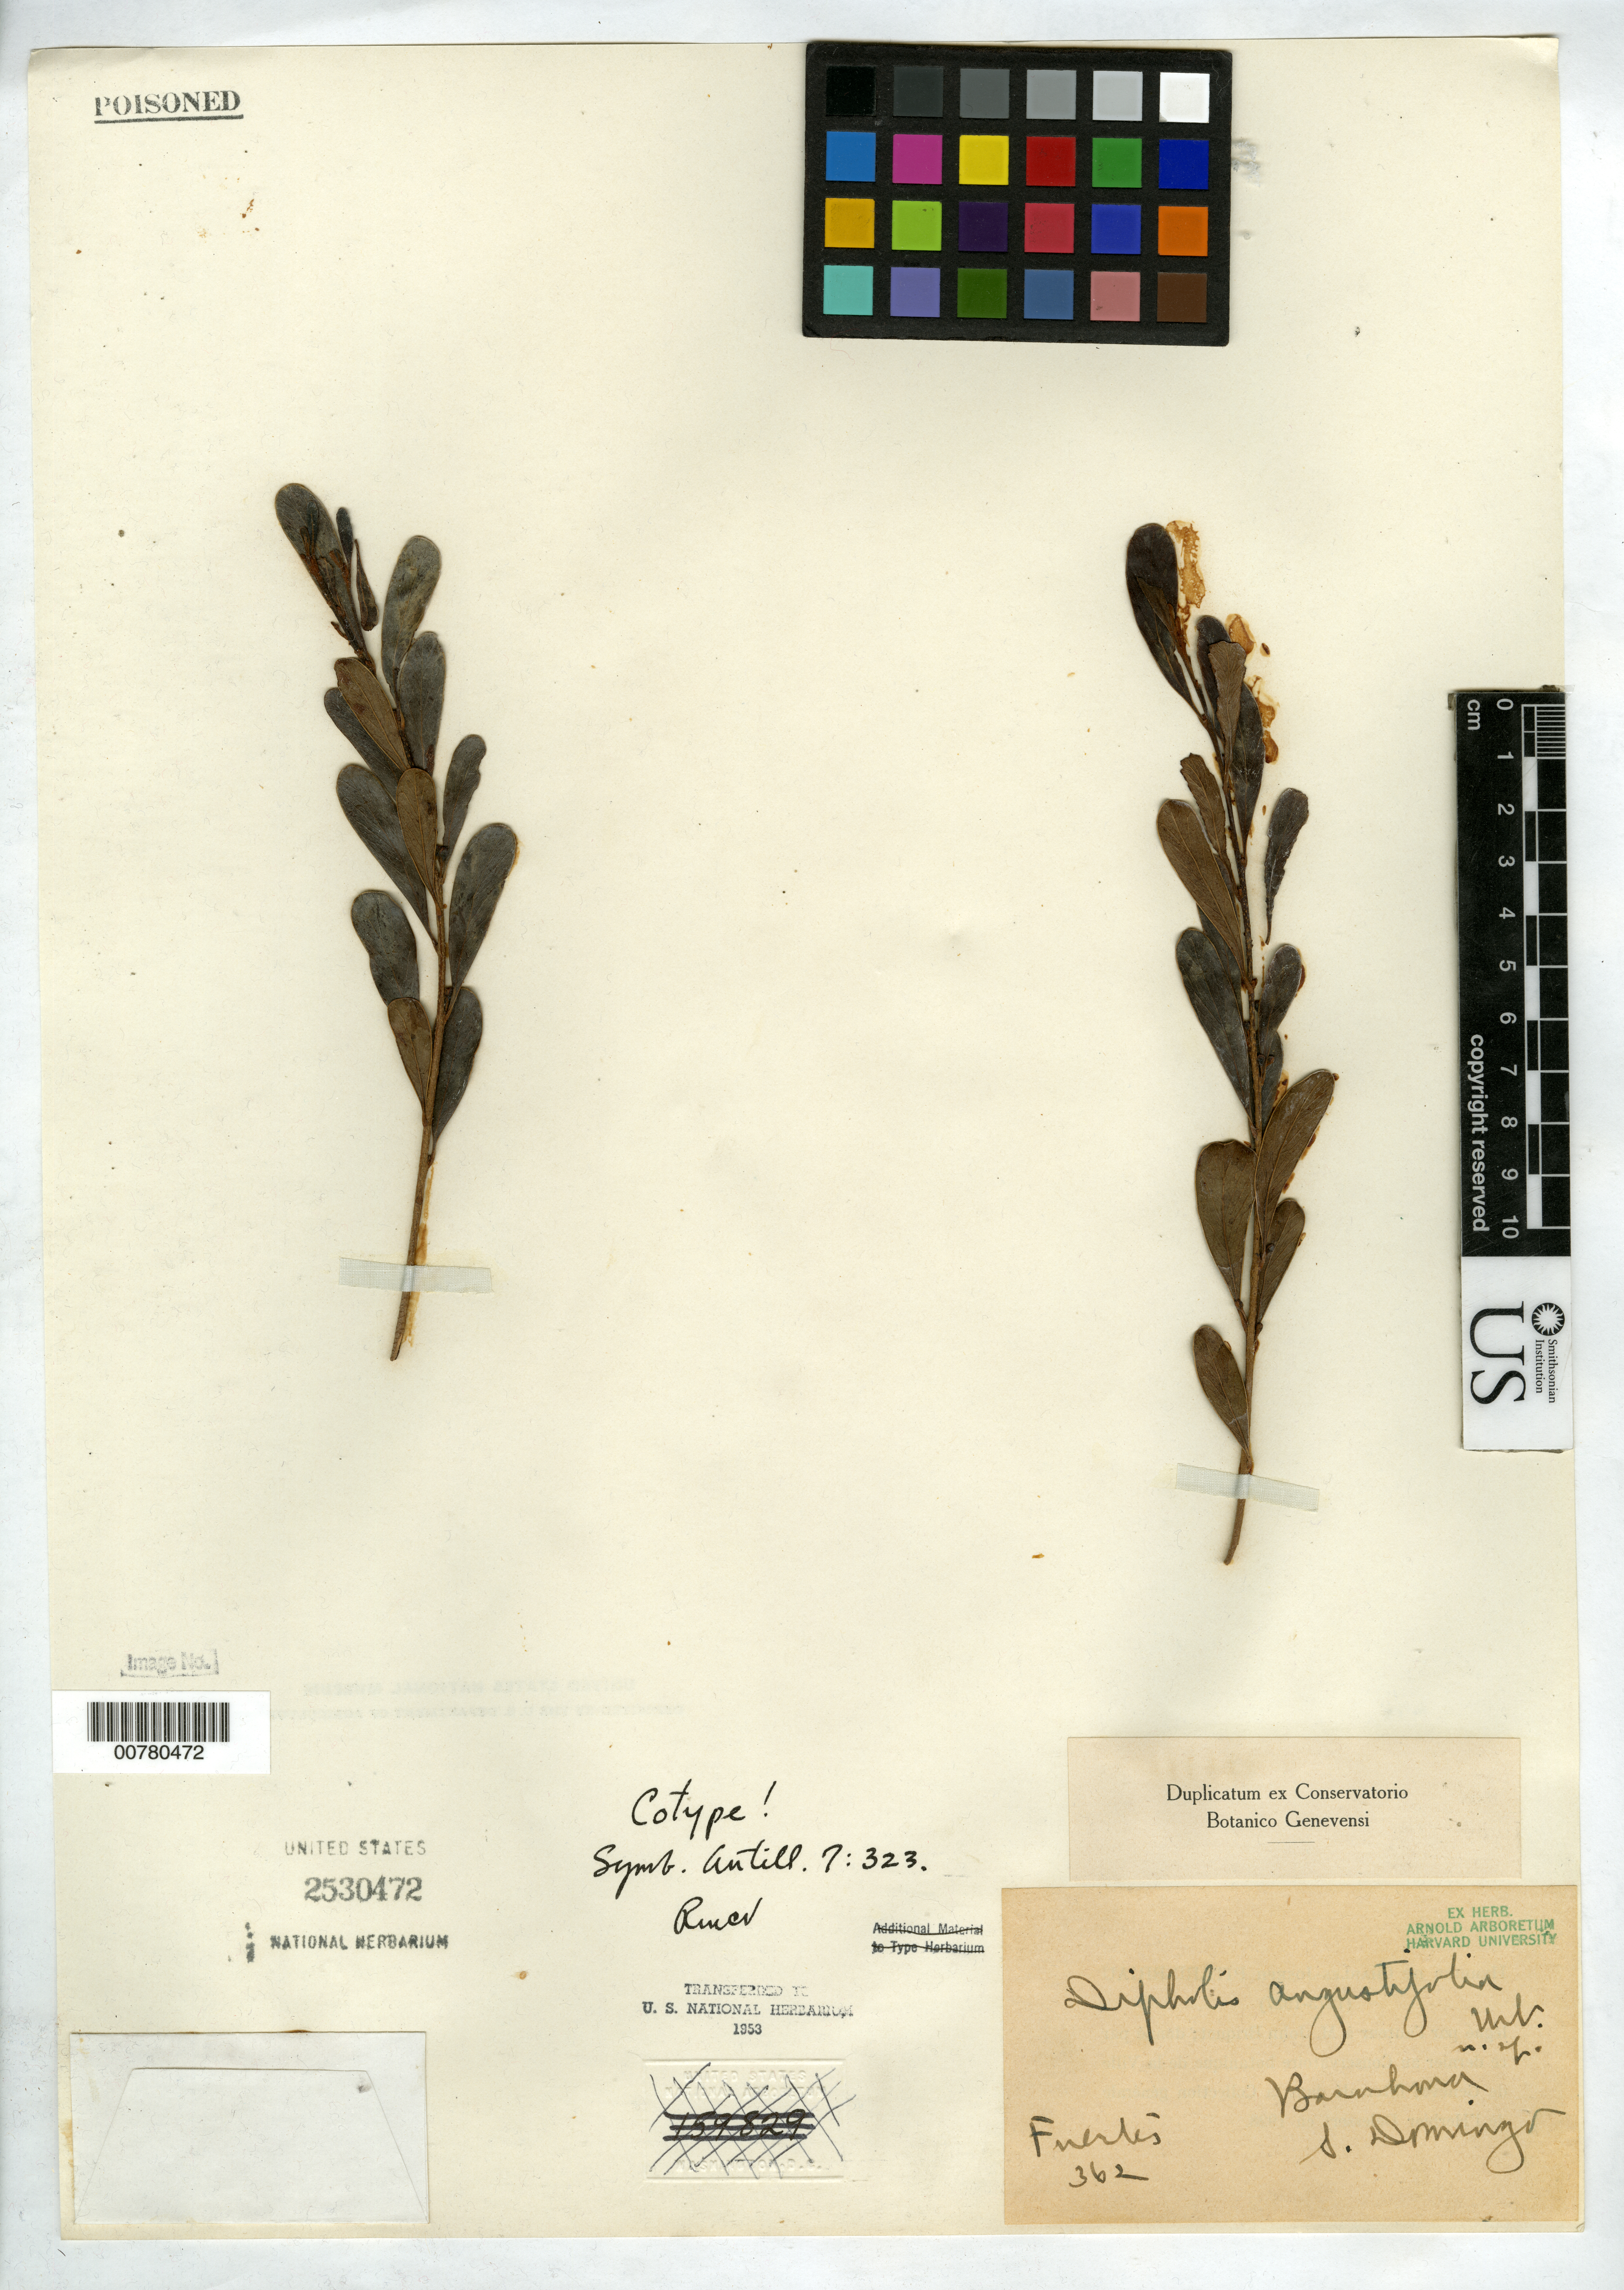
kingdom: Plantae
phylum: Tracheophyta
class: Magnoliopsida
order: Ericales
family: Sapotaceae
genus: Dipholis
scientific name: Dipholis angustifolia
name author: Urb.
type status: Isolectotype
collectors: M. D. Fuertes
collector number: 362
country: Dominican Republic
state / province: Barahona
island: Hispaniola Island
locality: Barahona.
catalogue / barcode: US 2530472